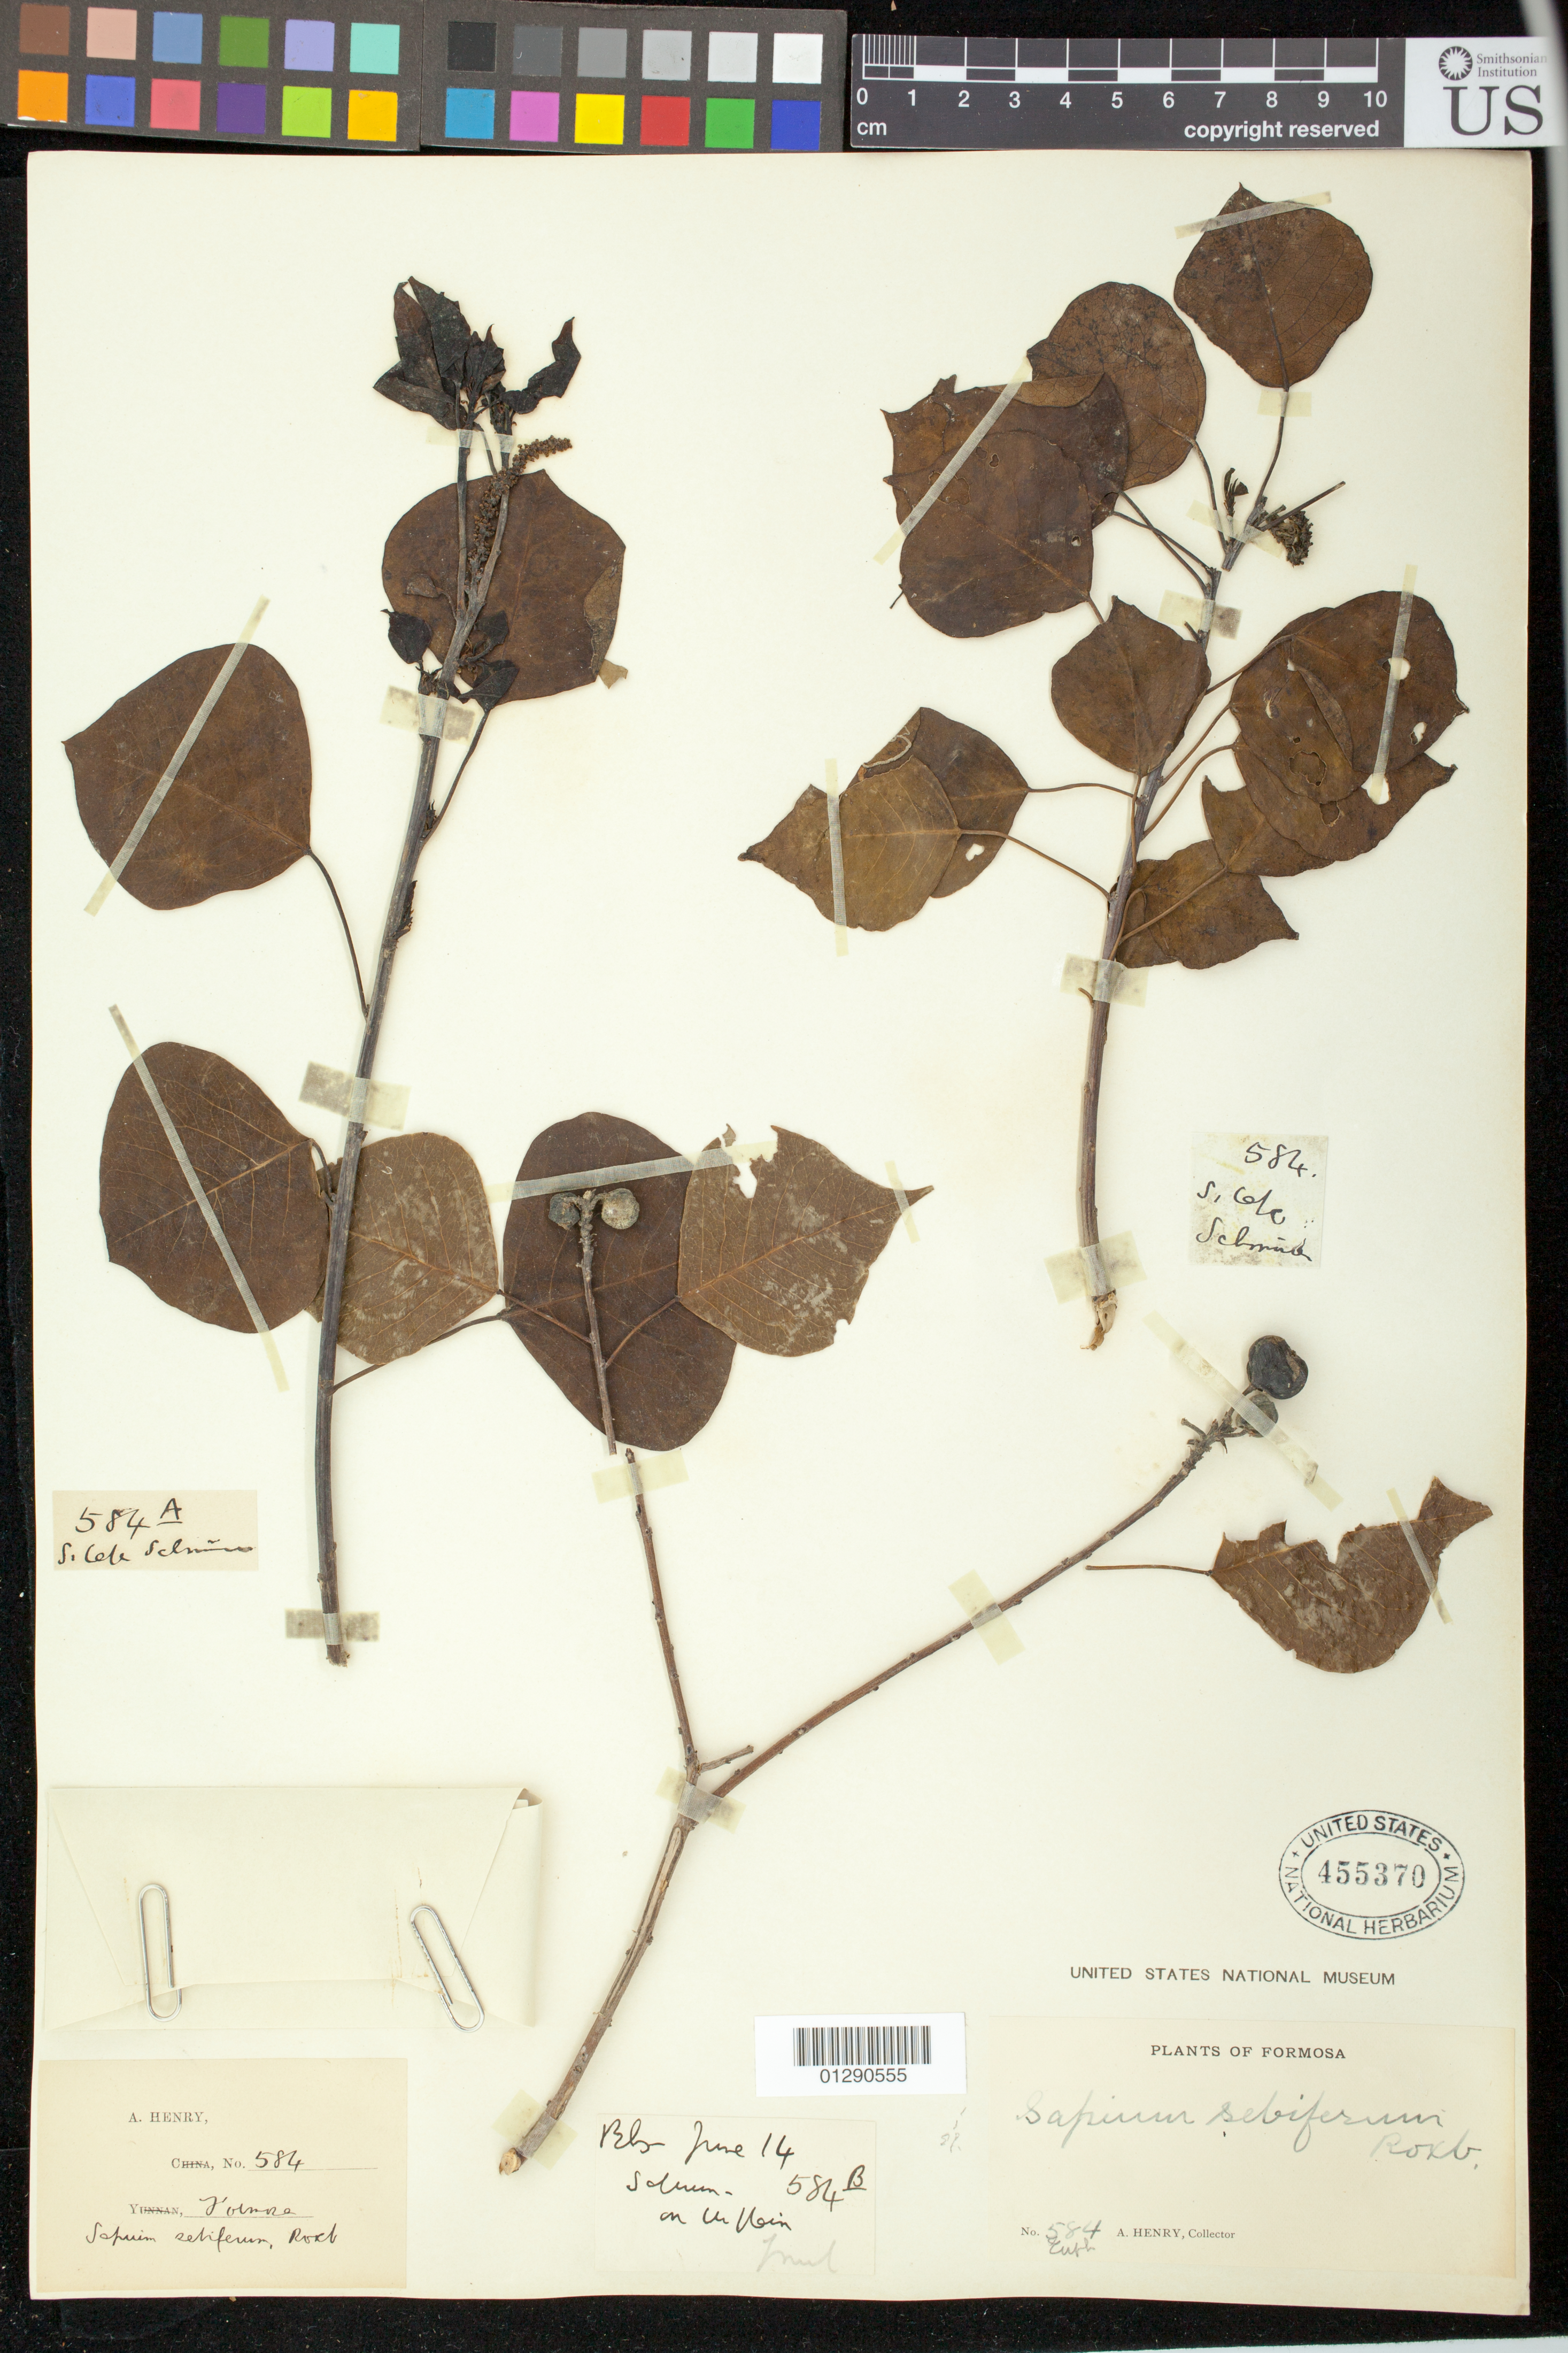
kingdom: Plantae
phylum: Tracheophyta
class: Magnoliopsida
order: Malpighiales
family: Euphorbiaceae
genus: Sapium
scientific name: Sapium sebiferum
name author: (L.) Roxb.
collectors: A. Henry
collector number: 584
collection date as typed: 06 14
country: Taiwan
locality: S. Cape. Schmuser.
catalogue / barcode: US 455370